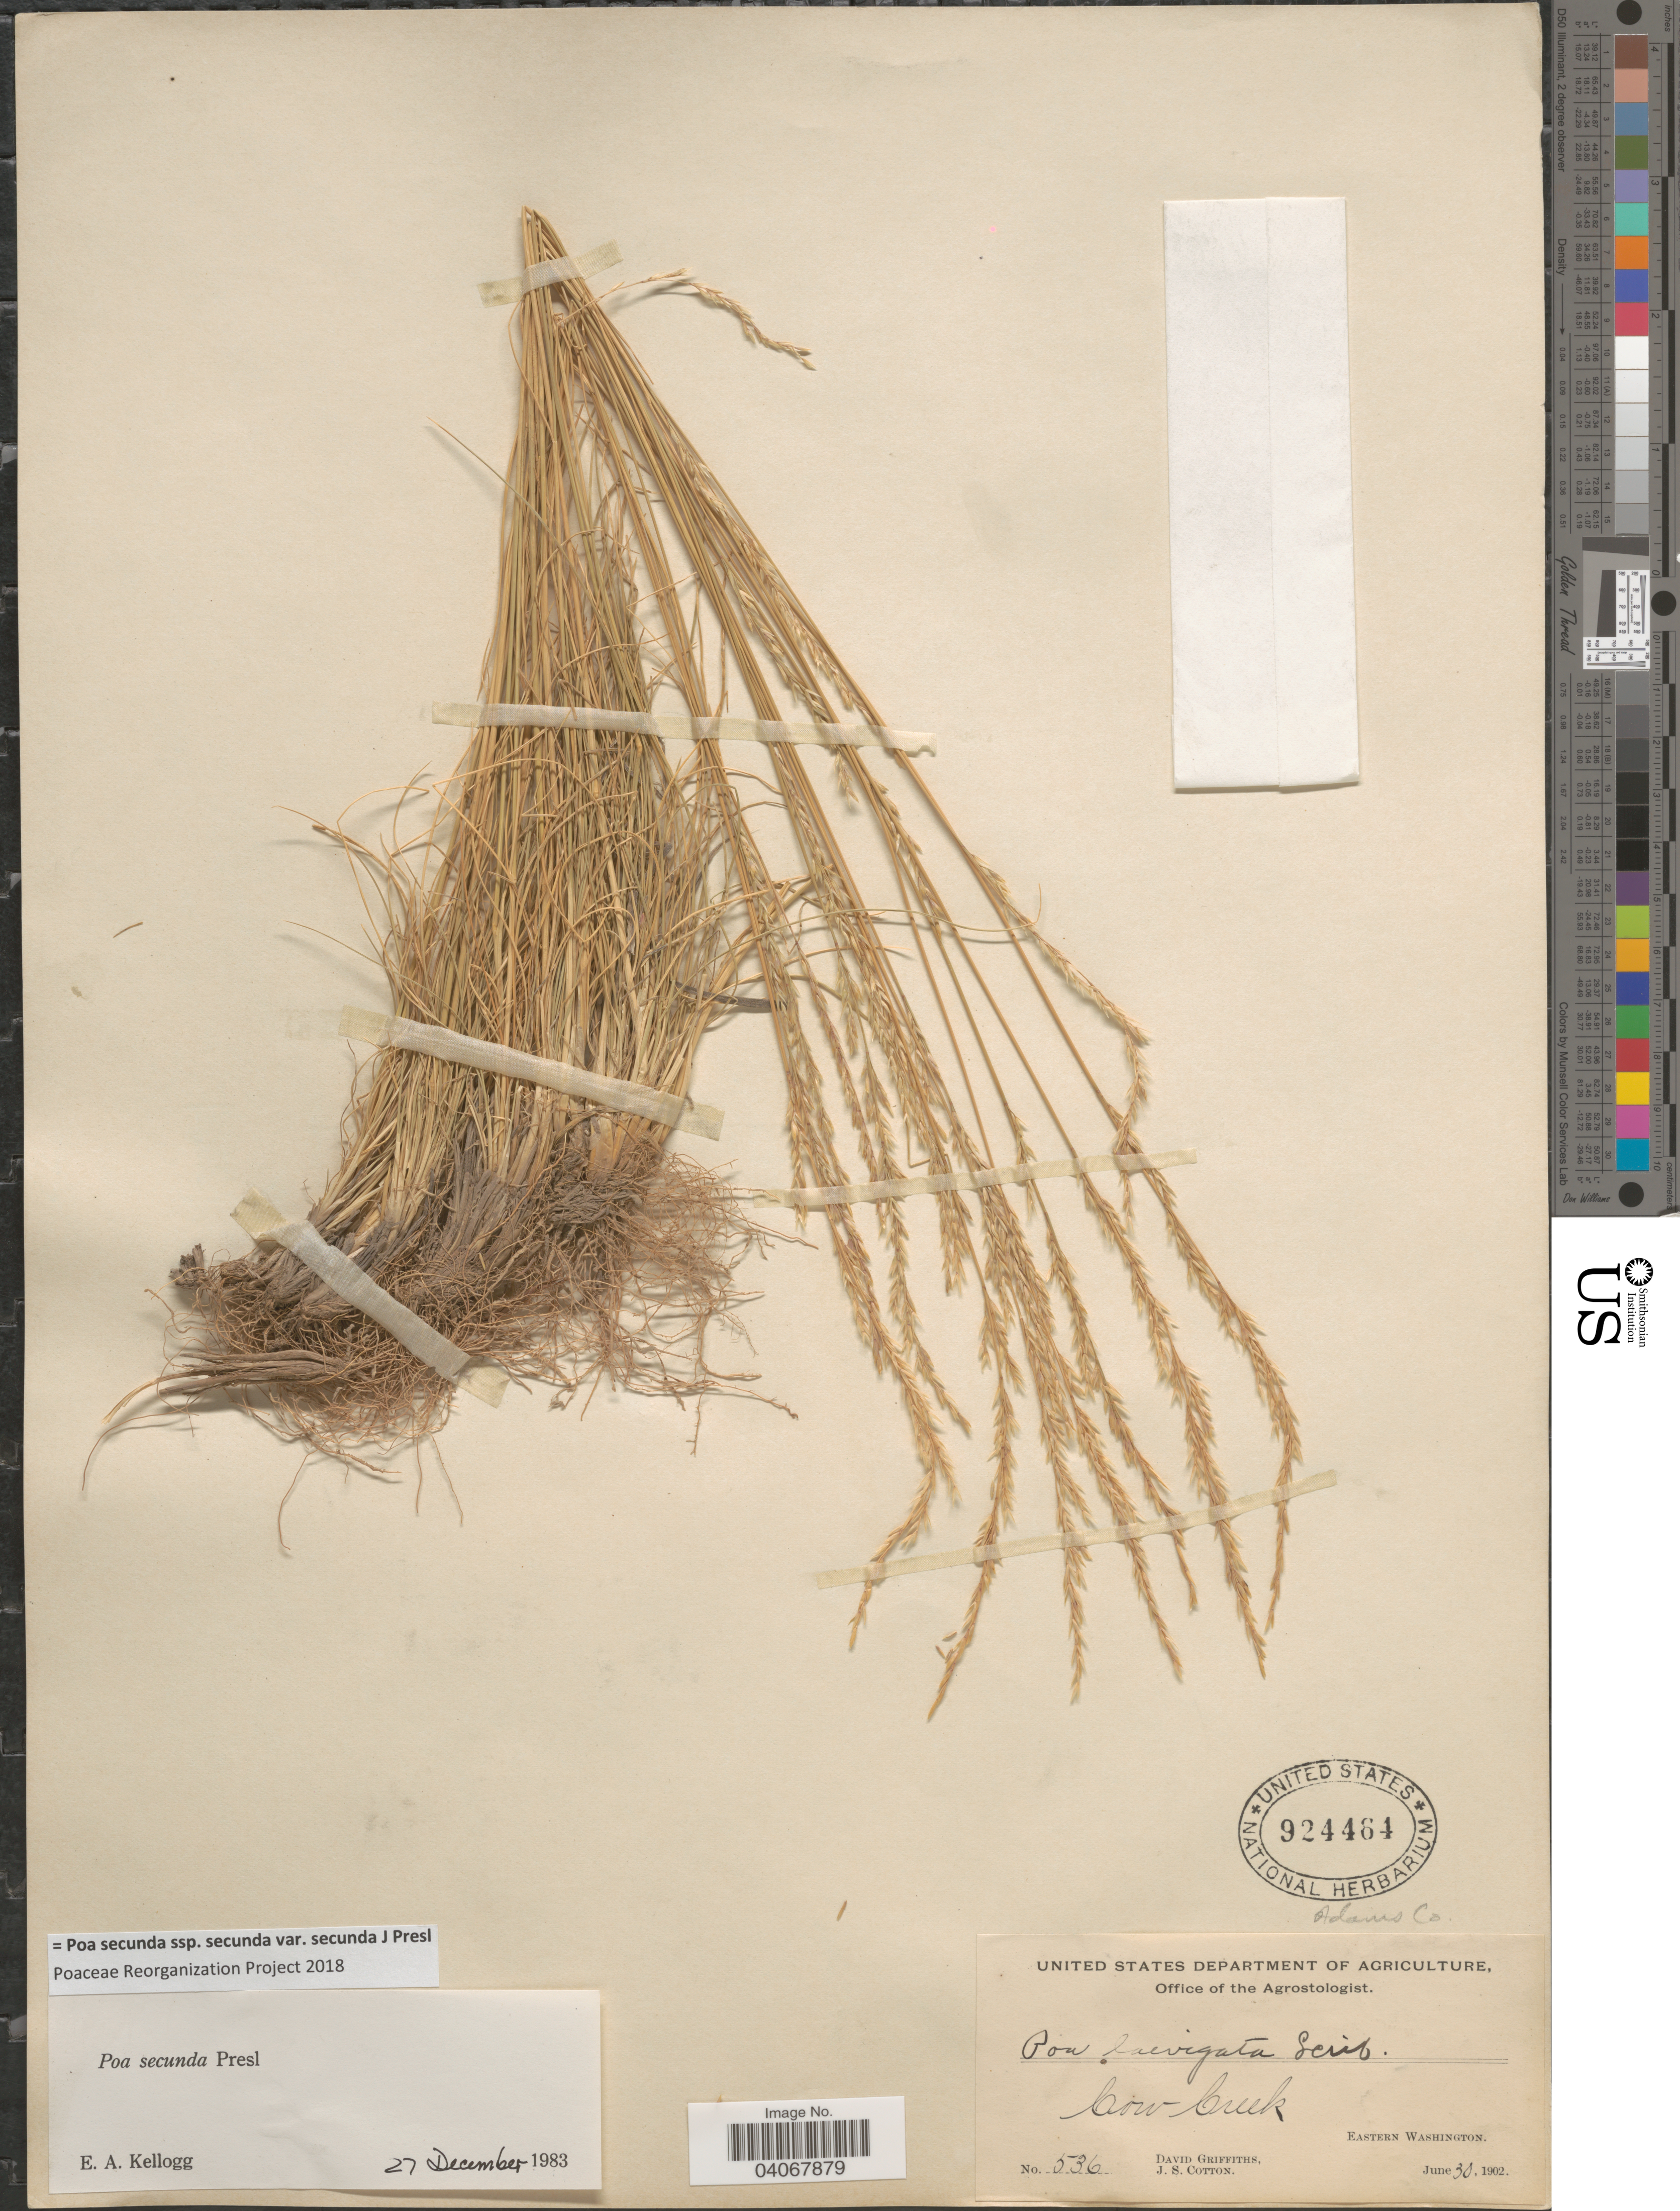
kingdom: Plantae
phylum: Tracheophyta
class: Liliopsida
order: Poales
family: Poaceae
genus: Poa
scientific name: Poa secunda subsp. secunda var. secunda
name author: J. Presl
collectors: D. Griffiths & J. S. Cotton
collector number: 536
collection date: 1902-06-30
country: United States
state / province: Washington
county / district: Adams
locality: Cow Creek. Adams Co. Eastern Washington.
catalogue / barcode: US 924464